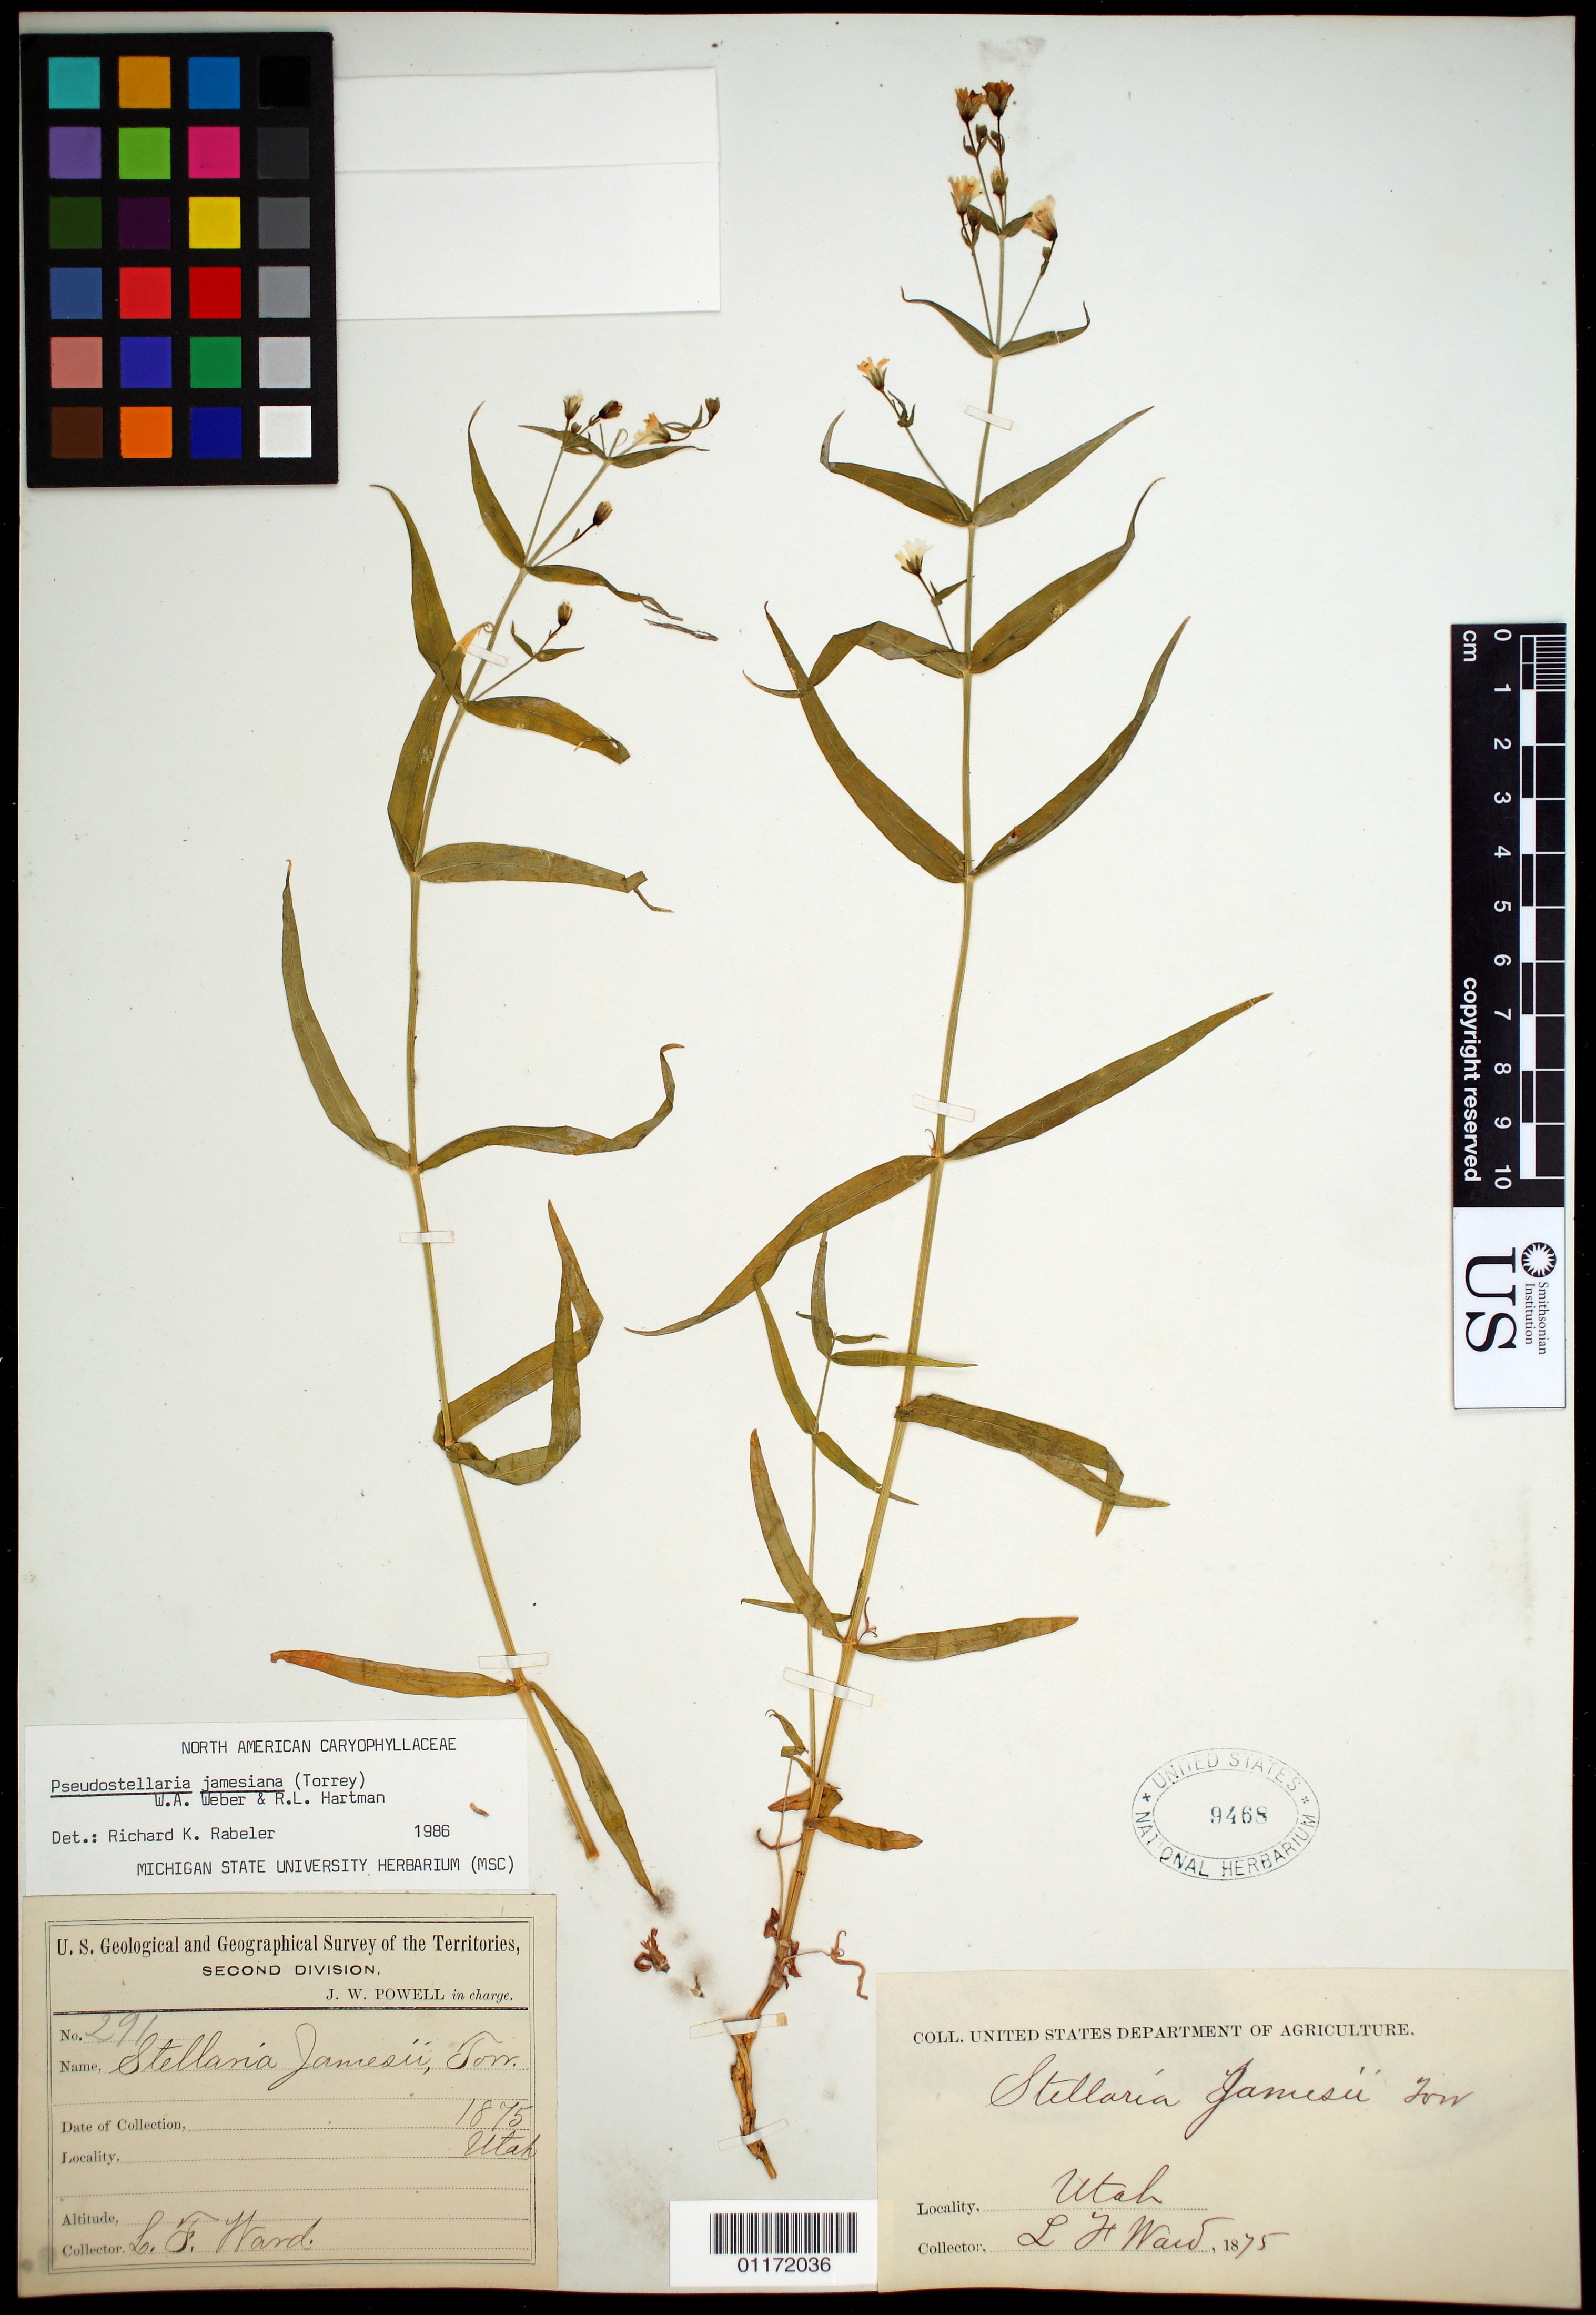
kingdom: Plantae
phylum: Tracheophyta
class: Magnoliopsida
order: Caryophyllales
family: Caryophyllaceae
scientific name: Torreyostellaria jamesiana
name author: (Torr.) Gang Yao et al.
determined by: Strong, M. T., (US), Smithsonian Institution - National Museum of Natural History (UNITED STATES)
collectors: L. F. Ward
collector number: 291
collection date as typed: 1875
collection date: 1875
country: United States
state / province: Utah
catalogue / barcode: US 9468